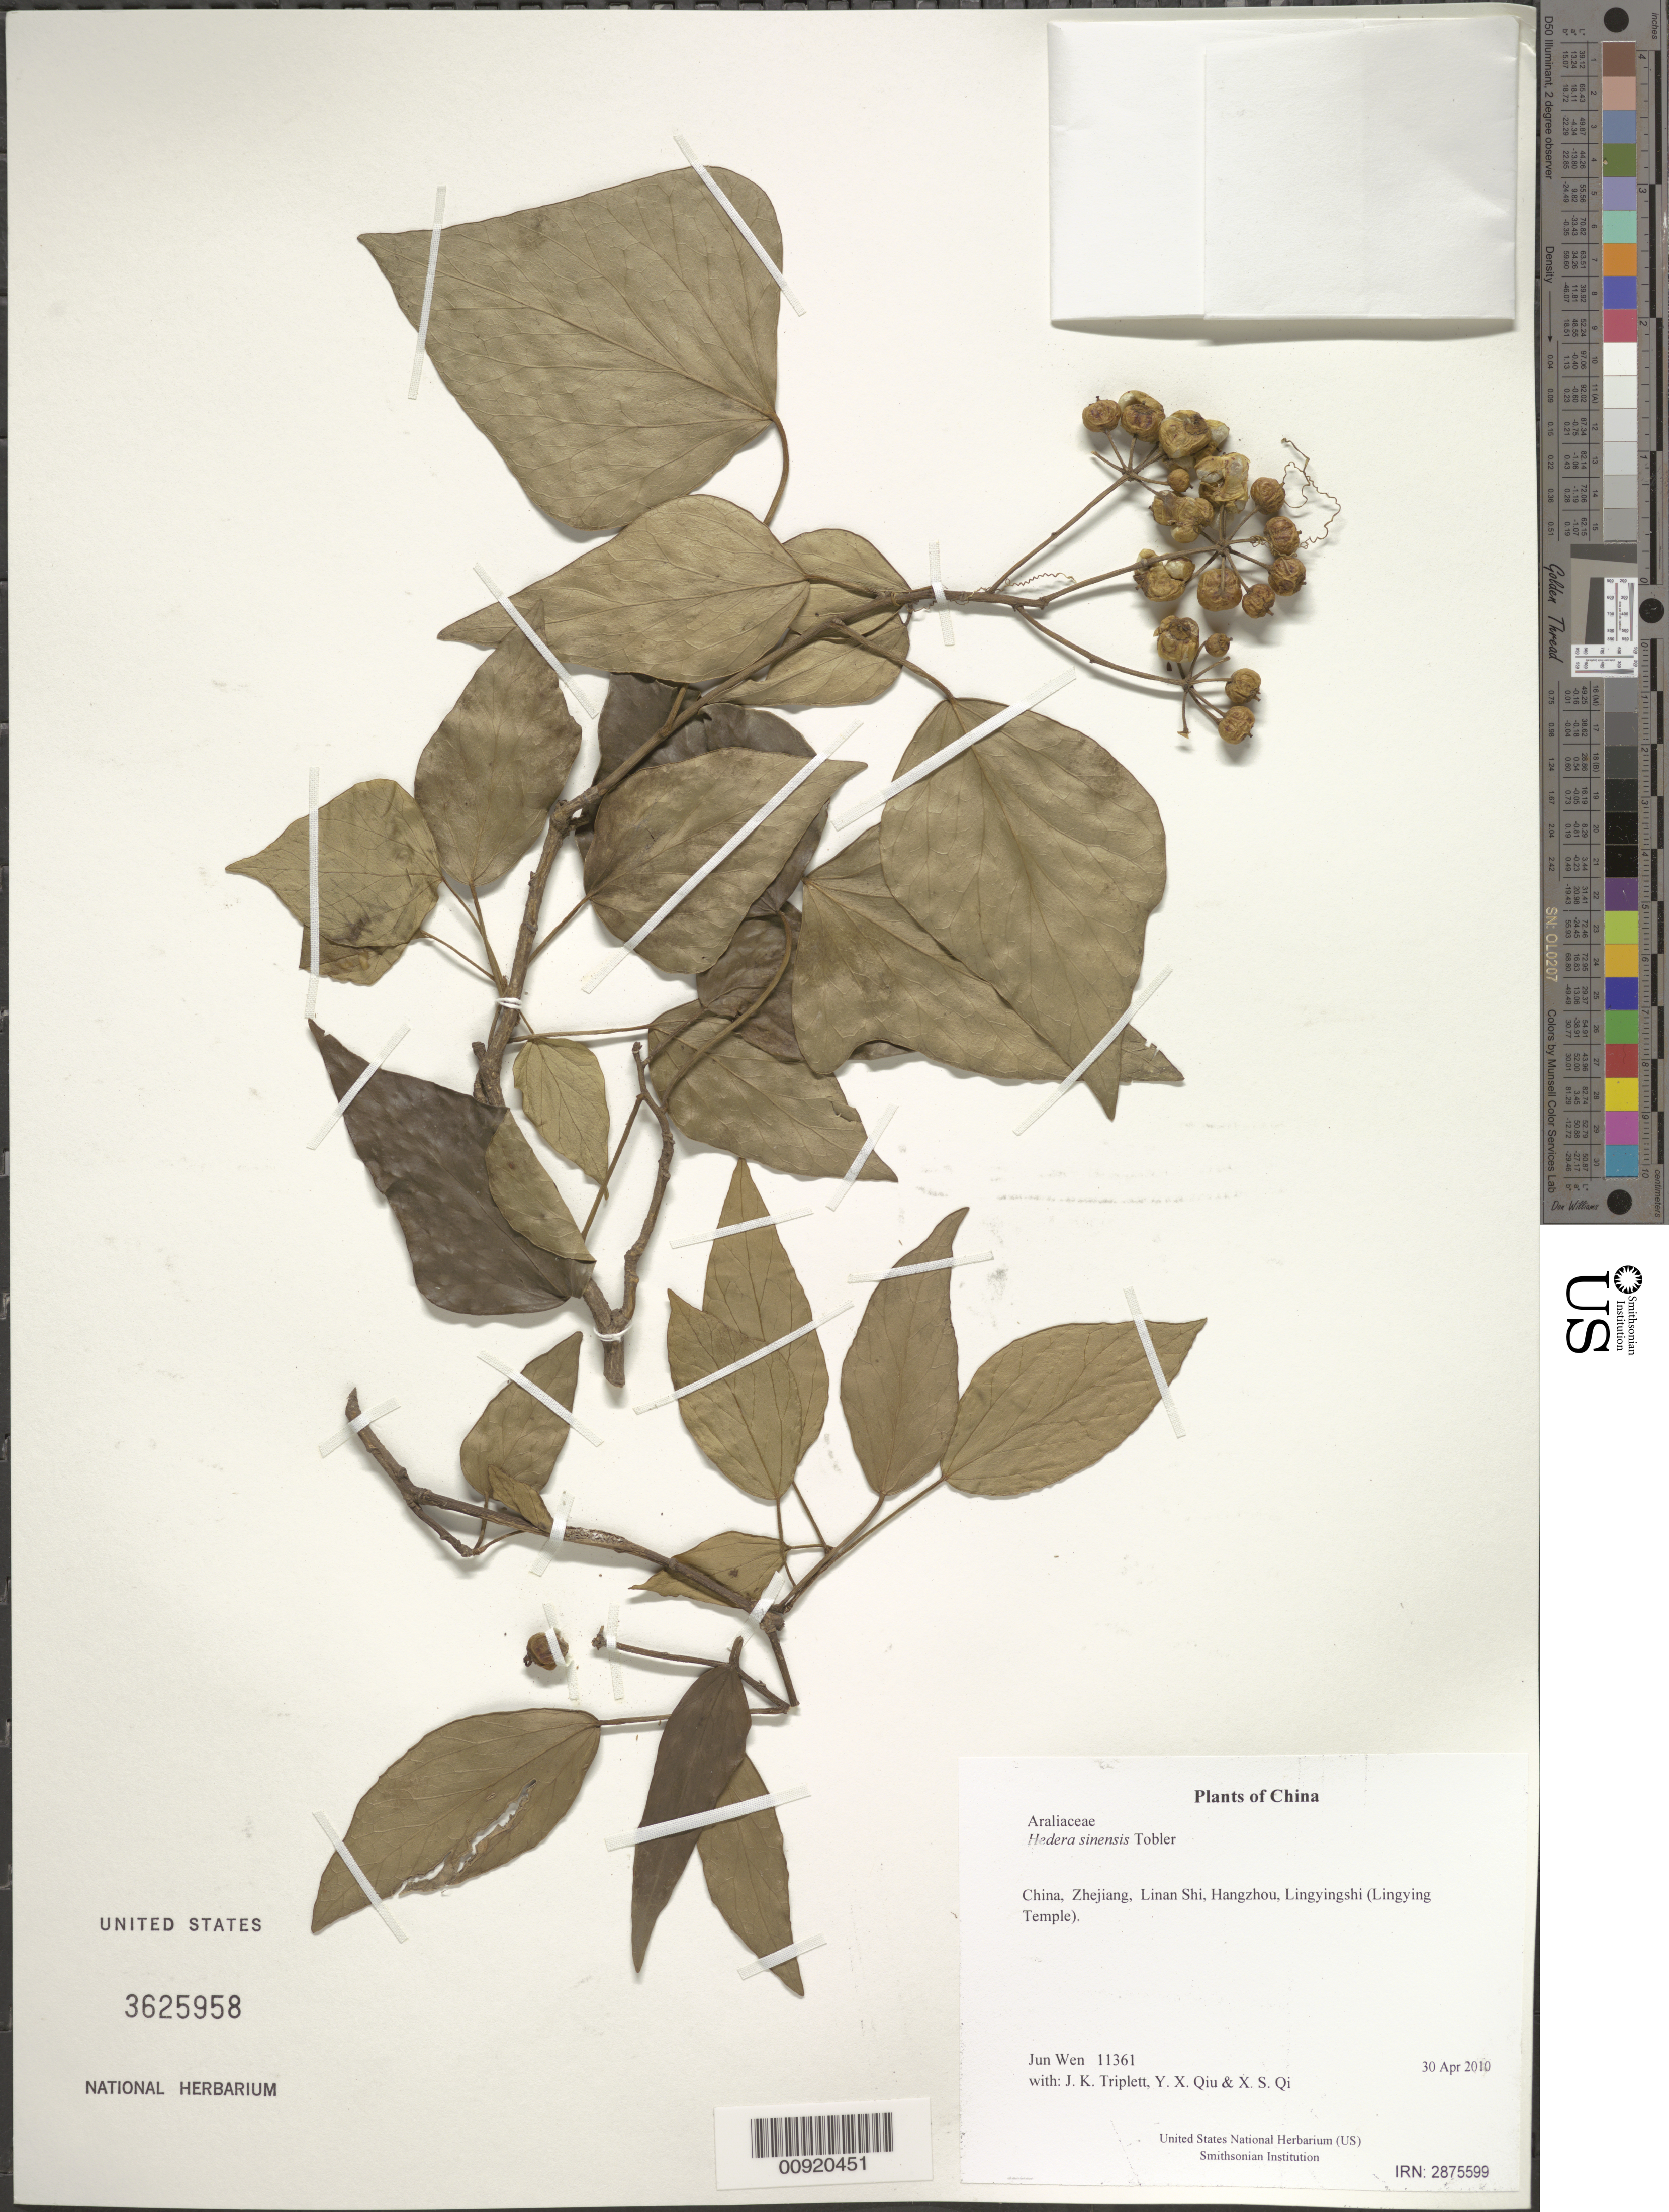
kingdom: Plantae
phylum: Tracheophyta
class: Magnoliopsida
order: Apiales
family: Araliaceae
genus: Hedera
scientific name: Hedera sinensis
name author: (Tobler) Hand.-Mazz.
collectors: J. Wen, J. K. Triplett, Y. X. Qiu & X. S. Qi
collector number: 11361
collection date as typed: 30 Apr 2010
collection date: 2010-04-30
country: China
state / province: Zhejiang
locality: Linan Shi, Hangzhou, Lingyingshi (Lingying Temple).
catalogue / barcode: US 3625958